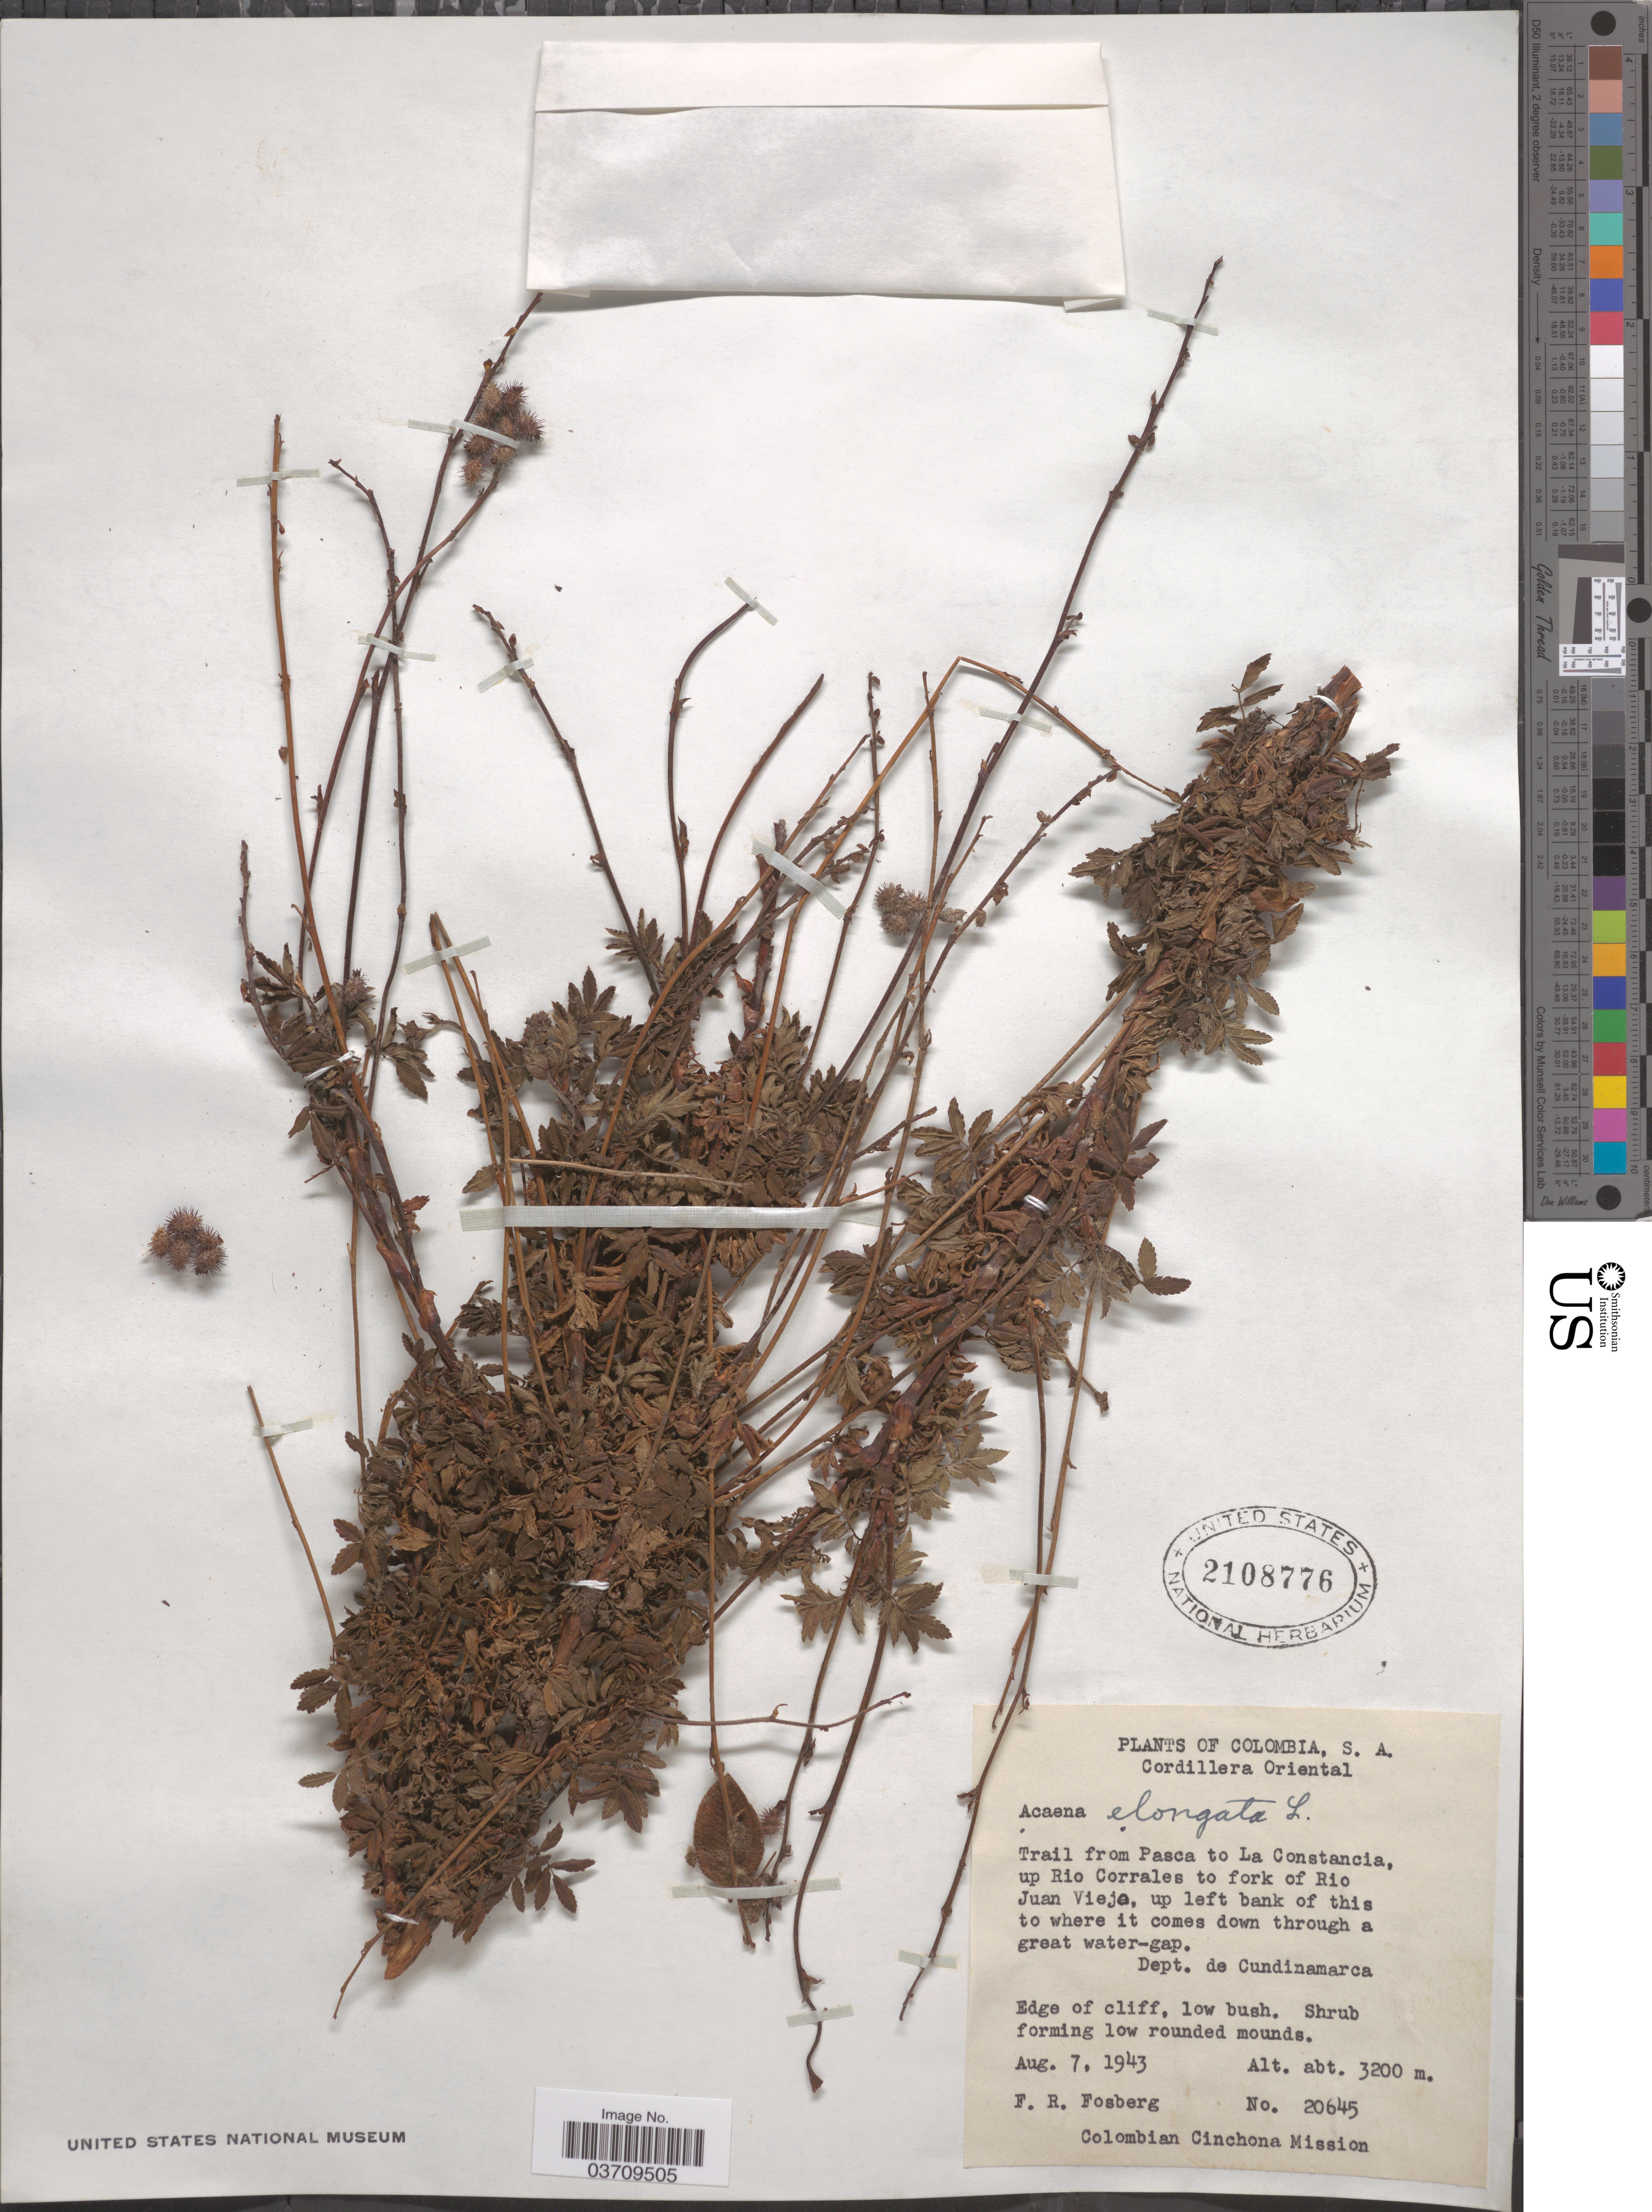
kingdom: Plantae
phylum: Tracheophyta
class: Magnoliopsida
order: Rosales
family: Rosaceae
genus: Acaena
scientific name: Acaena elongata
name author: L.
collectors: F. R. Fosberg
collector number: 20645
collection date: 1943-08-07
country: Colombia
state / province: Cundinamarca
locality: Cordillera Oriental. Trail from Pasca to La Constancia, up Rio Corrales to fork of Rio Juan Viejo, up left bank of this to where it comes down through a great water-gap. Dept. de Cundinamarca.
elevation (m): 3200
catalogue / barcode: US 2108776